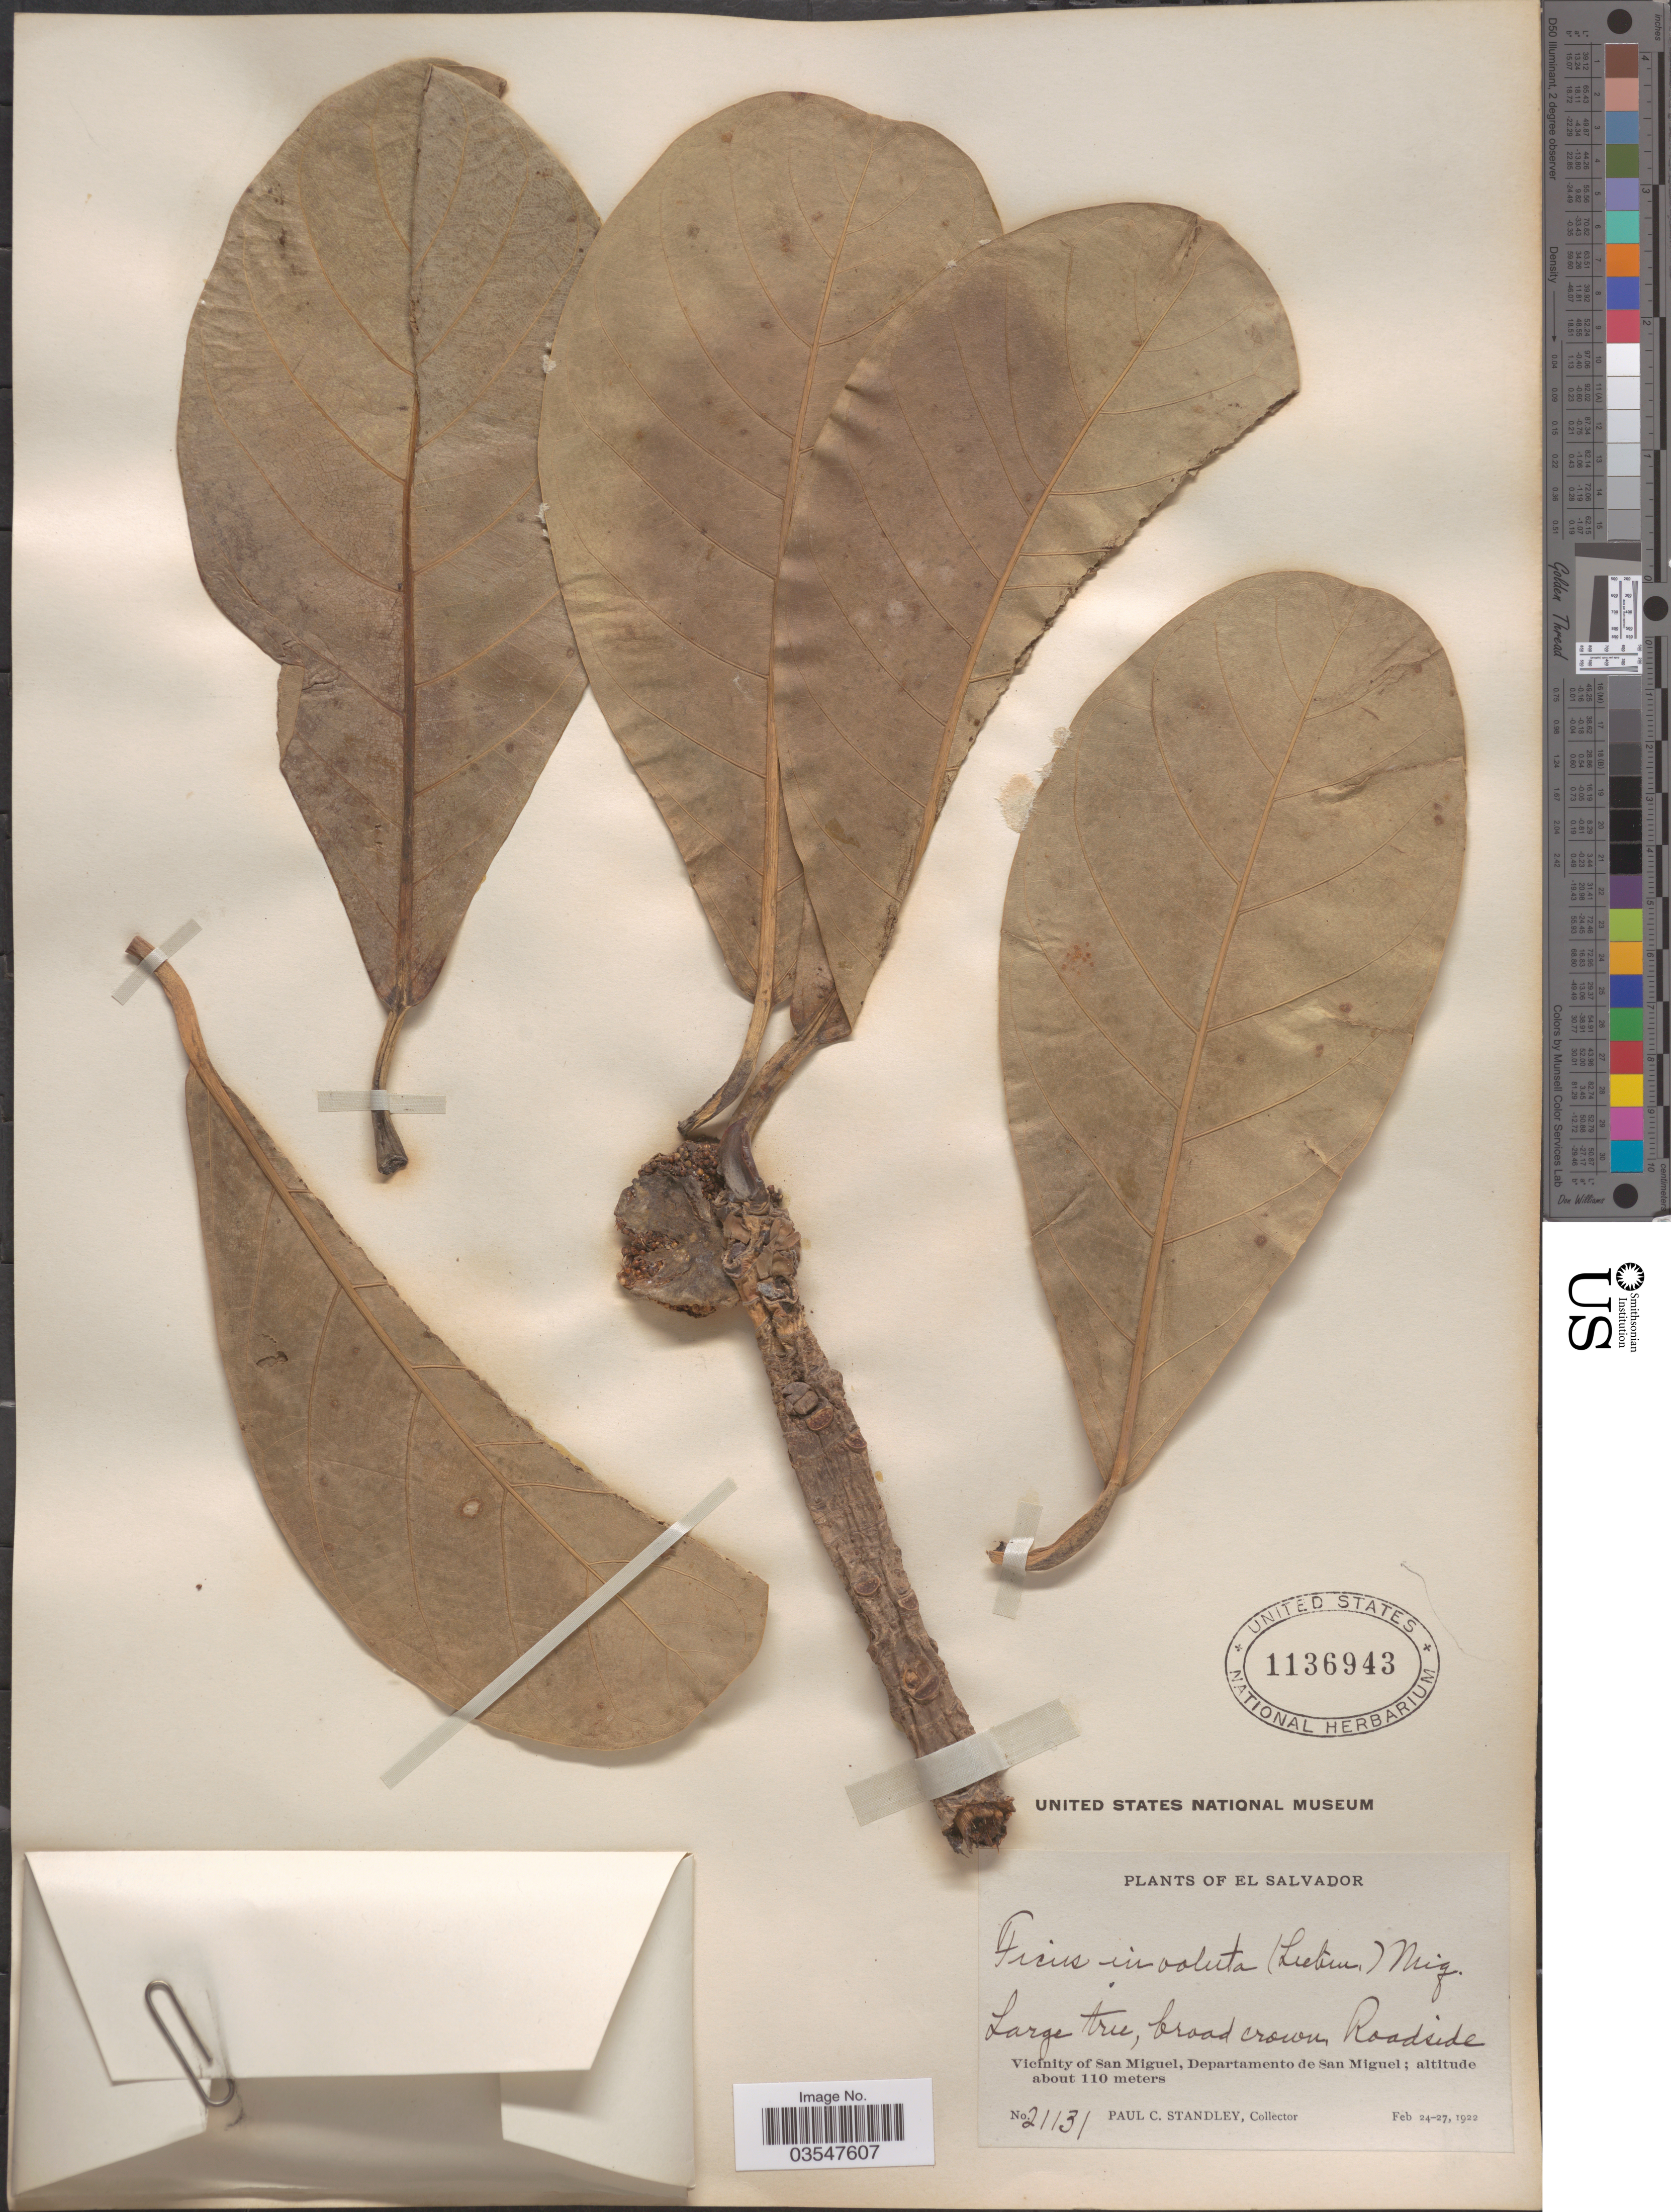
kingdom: Plantae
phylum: Tracheophyta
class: Magnoliopsida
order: Rosales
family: Moraceae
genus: Ficus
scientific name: Ficus obtusifolia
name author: Kunth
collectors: P. C. Standley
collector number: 21131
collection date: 1922-02-24/1922-02-27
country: El Salvador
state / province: San Miguel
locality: Roadside, Vicinity of San Miguel, Departamento de San Miguel.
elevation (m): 110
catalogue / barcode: US 1136943